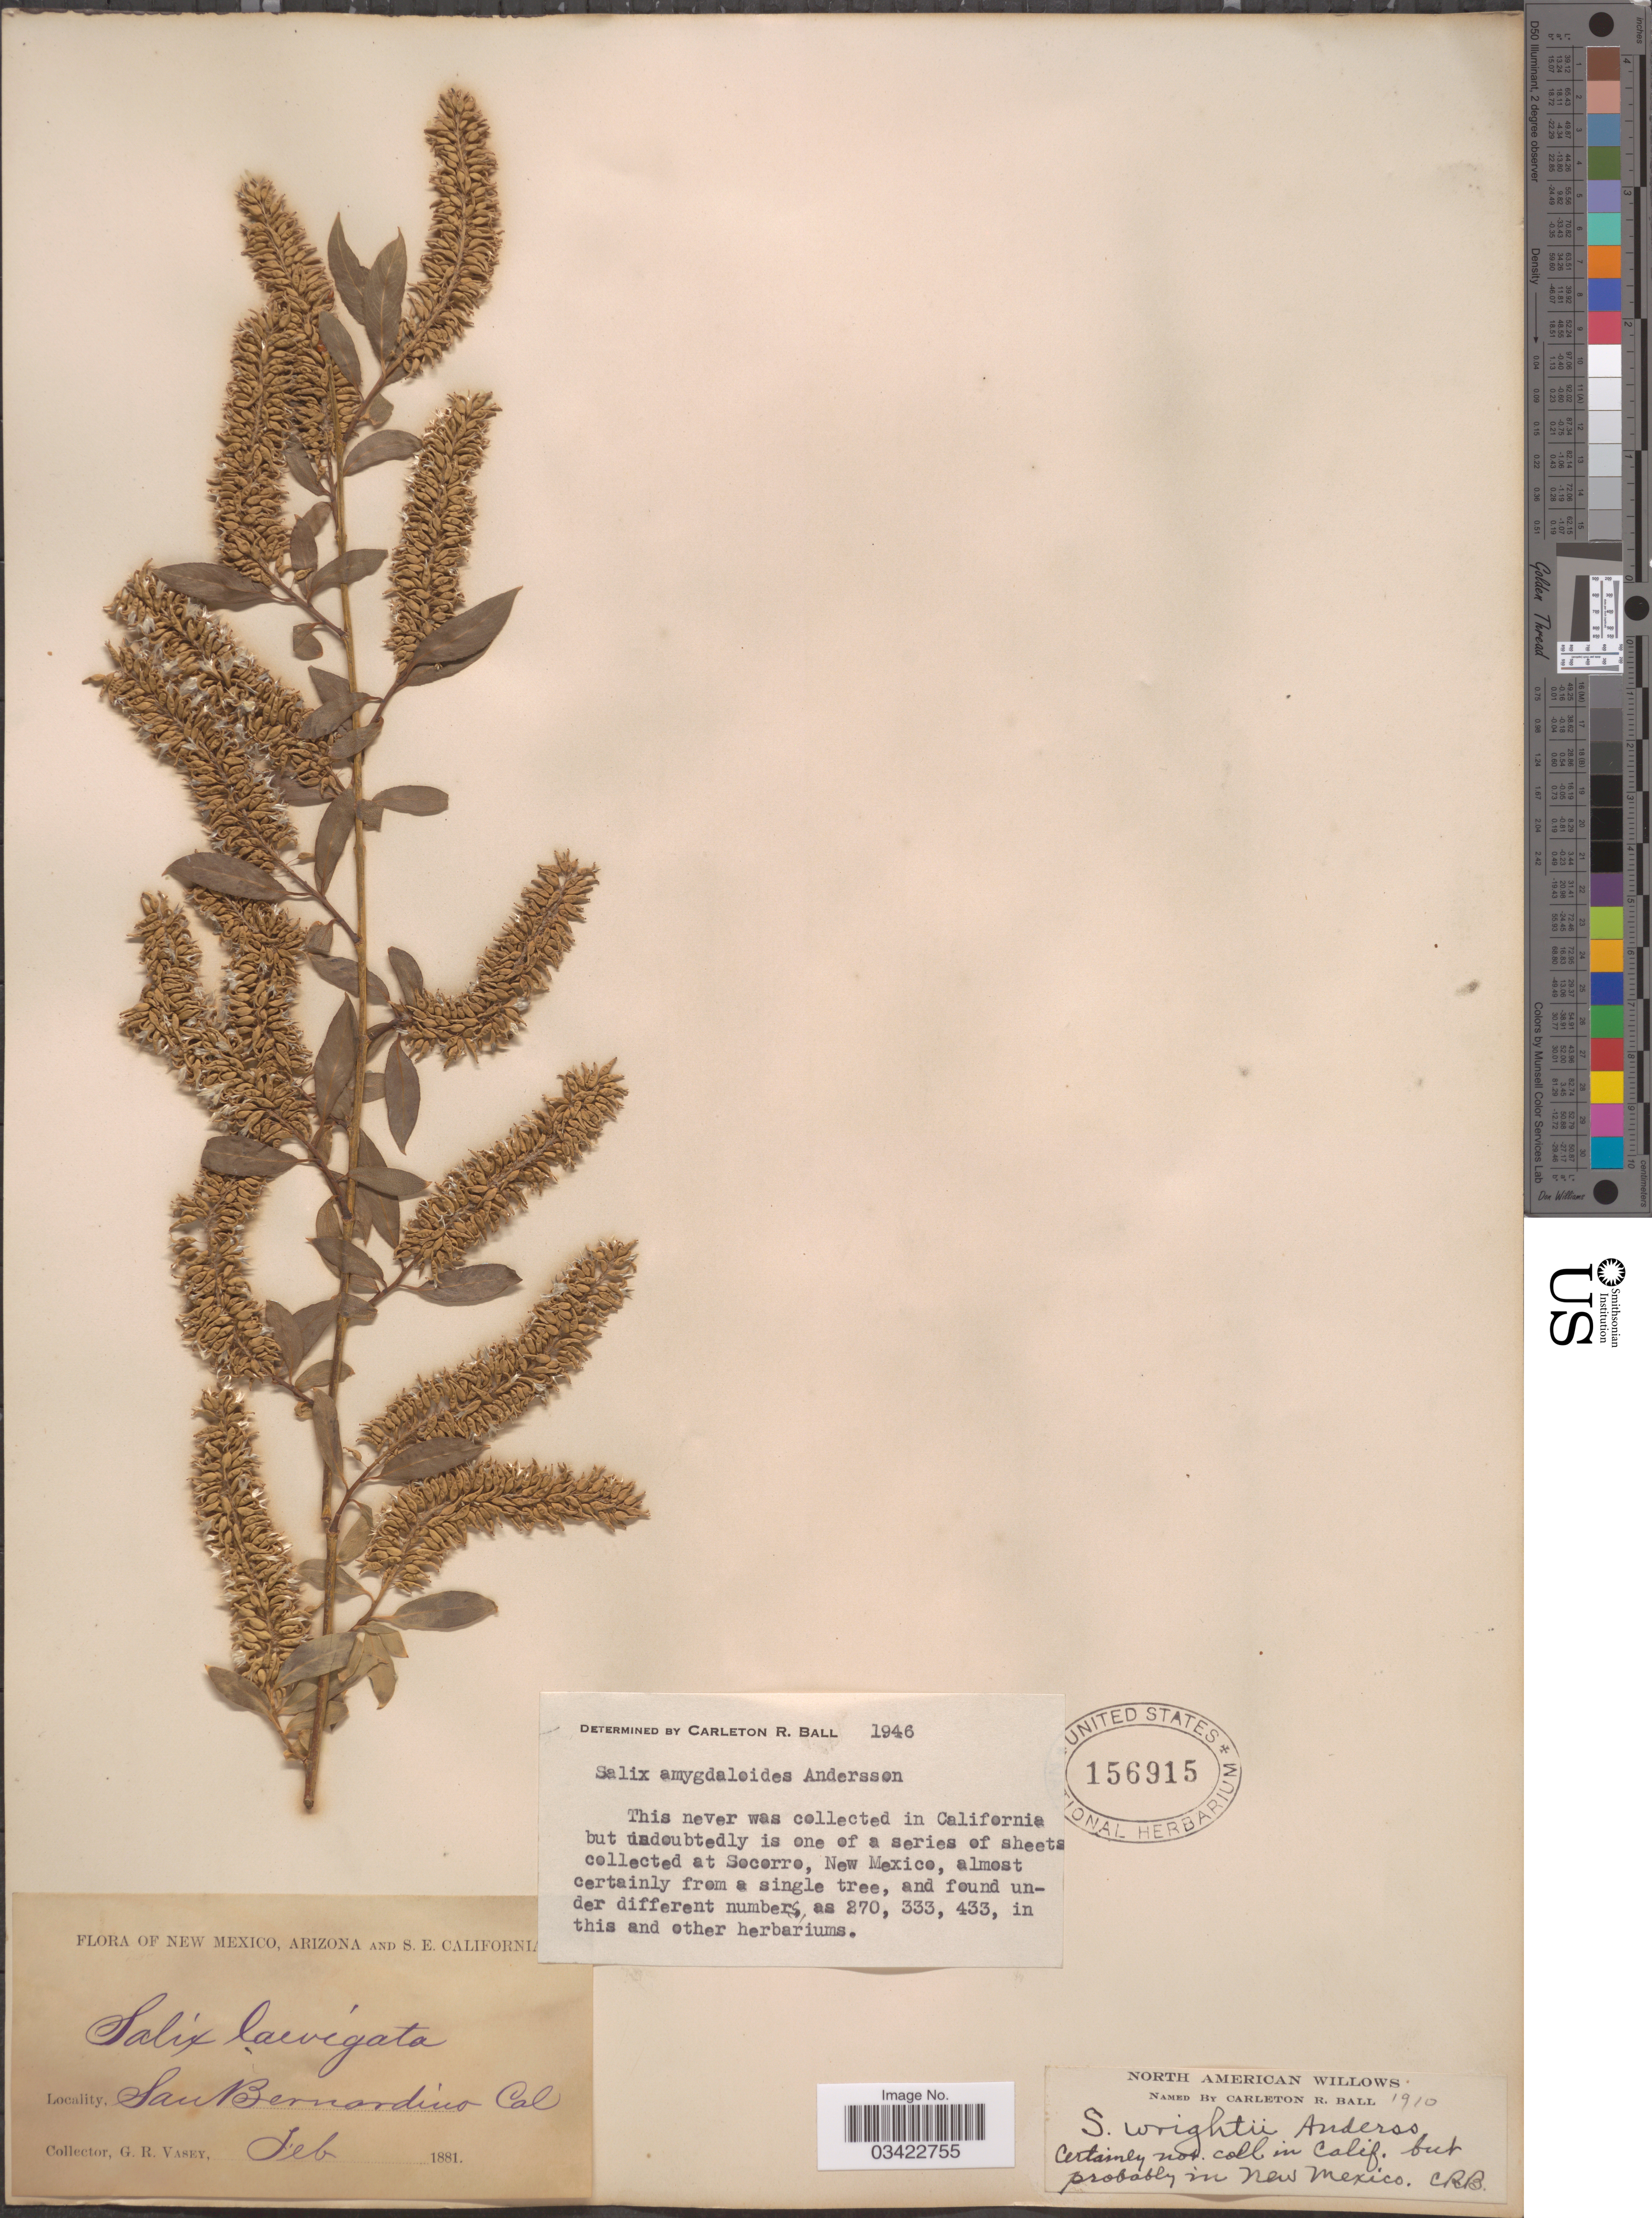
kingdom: Plantae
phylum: Tracheophyta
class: Magnoliopsida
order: Malpighiales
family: Salicaceae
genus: Salix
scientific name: Salix amygdaloides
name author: Andersson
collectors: G. R. Vasey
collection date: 1881-02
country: United States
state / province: California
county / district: San Bernardino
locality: San Bernardino. S.E. California.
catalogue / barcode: US 156915